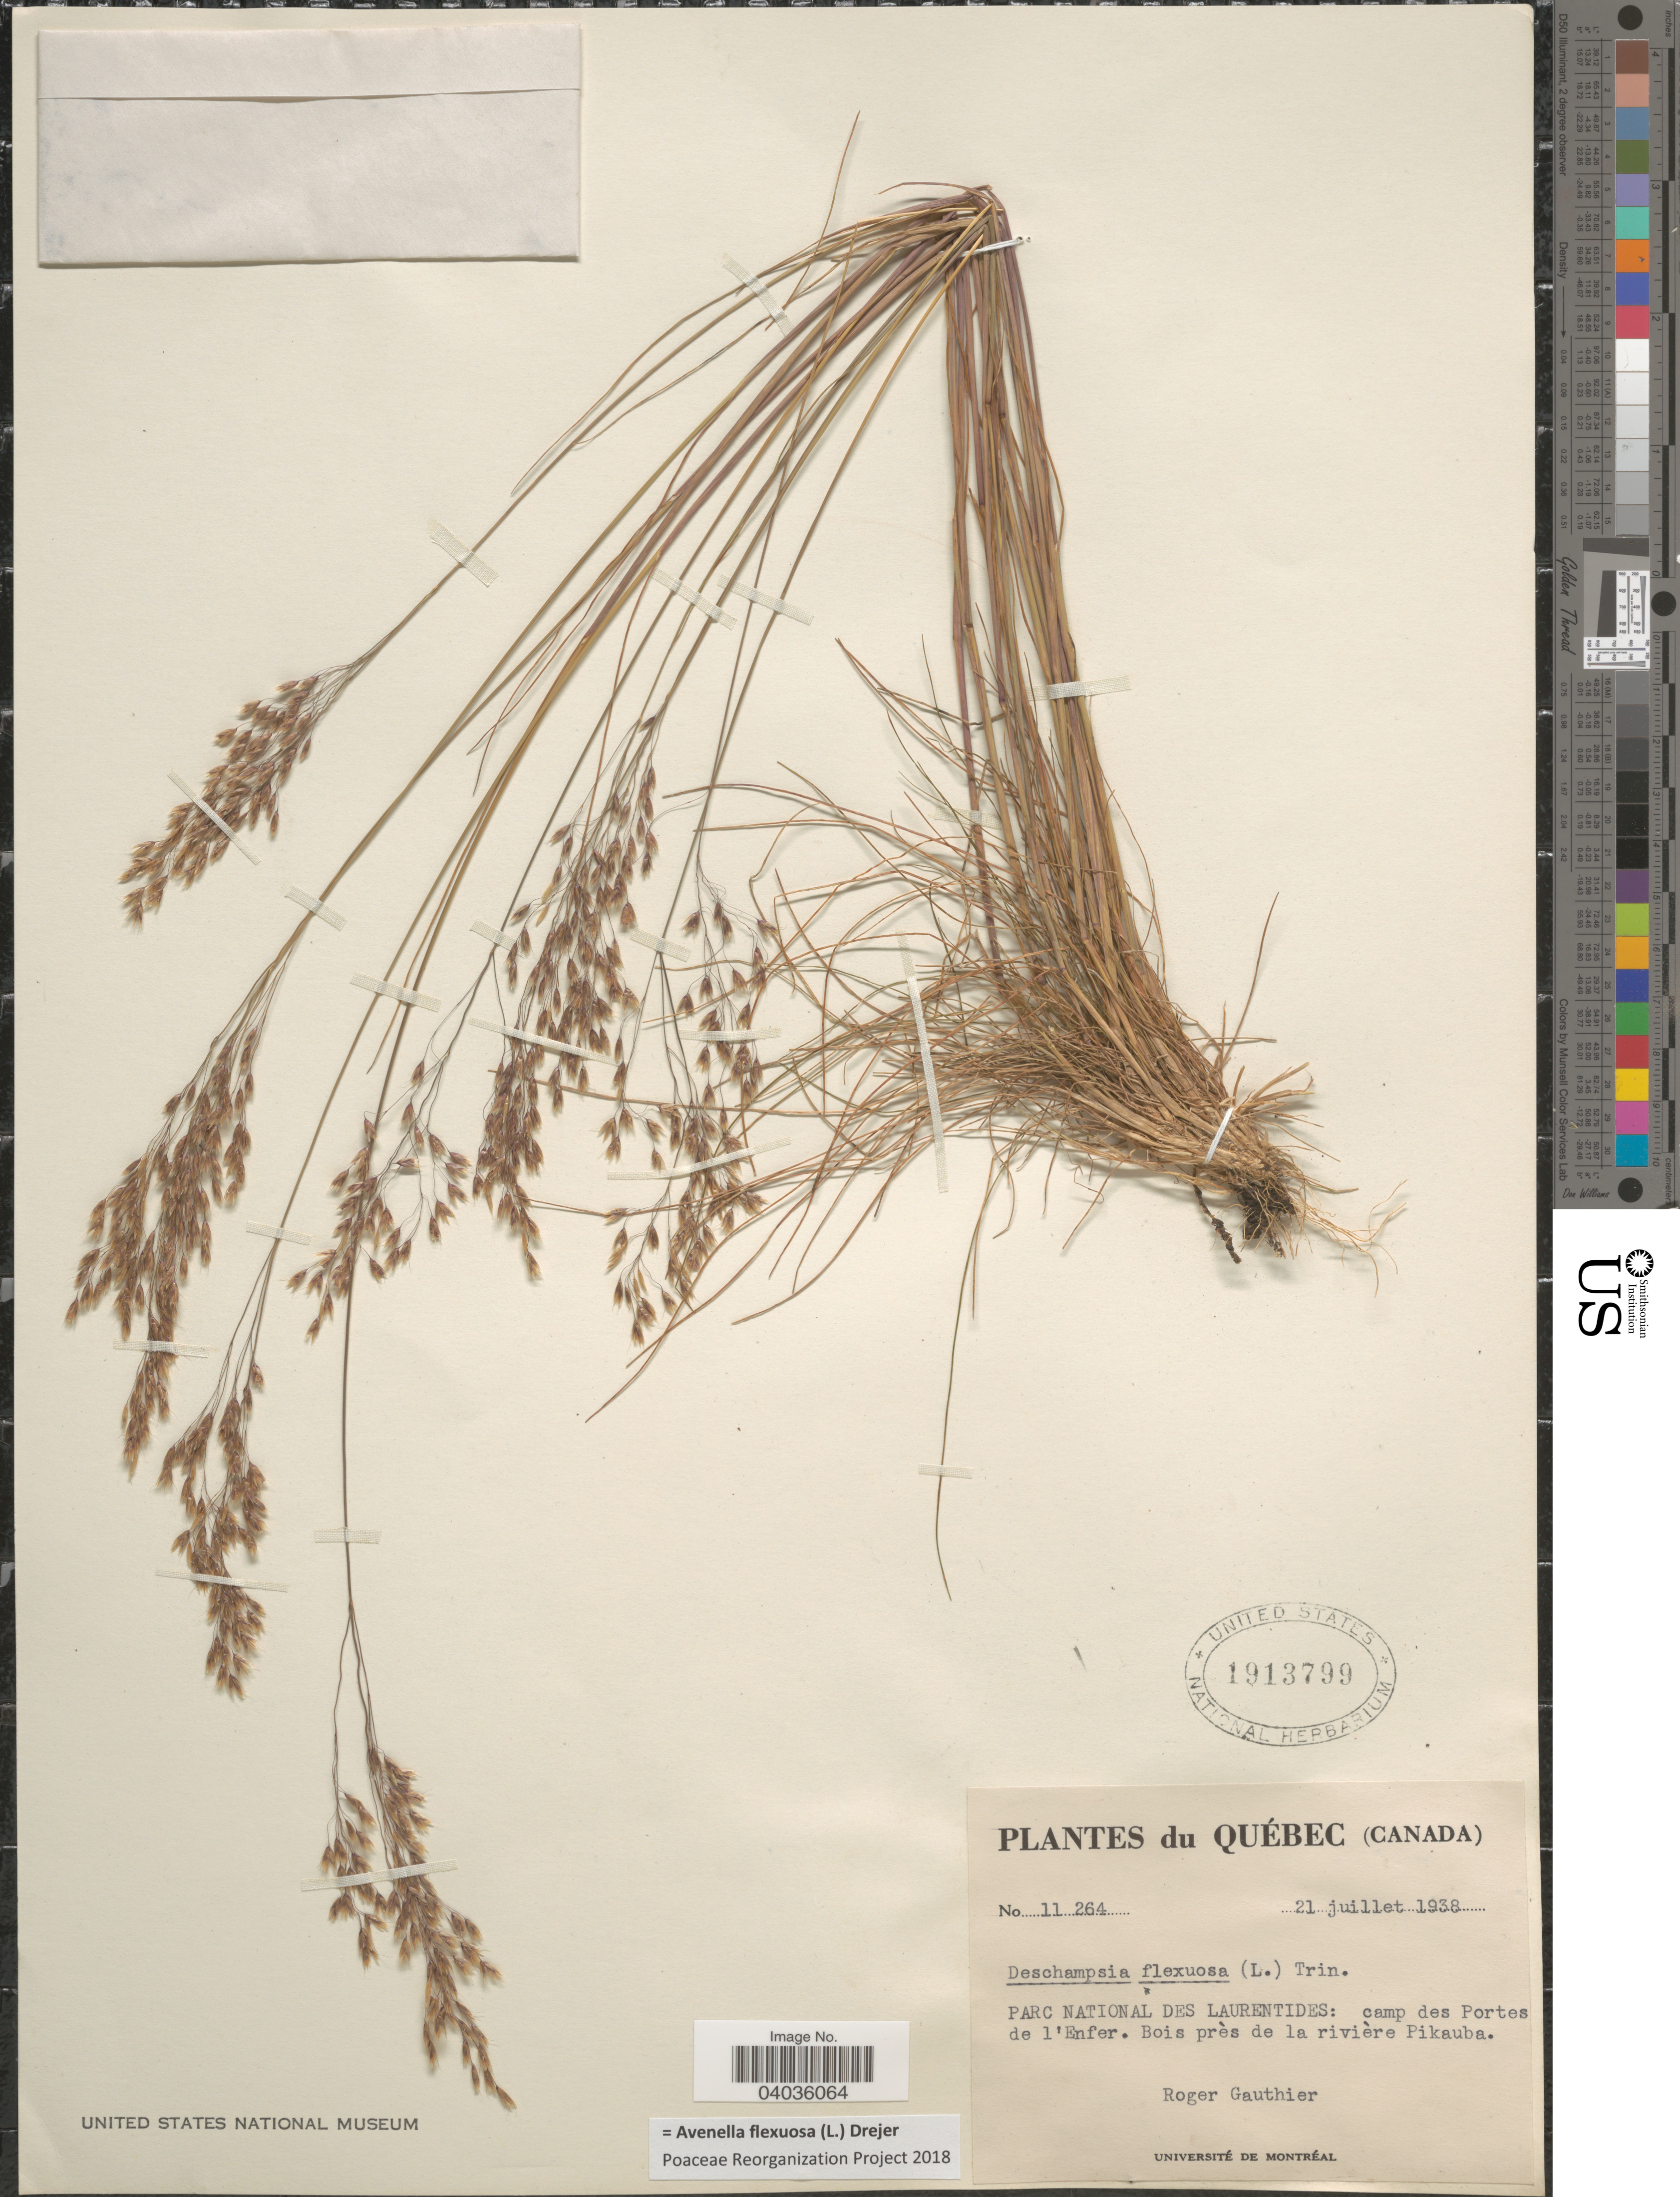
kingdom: Plantae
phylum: Tracheophyta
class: Liliopsida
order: Poales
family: Poaceae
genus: Avenella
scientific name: Avenella flexuosa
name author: (L.) Drejer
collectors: R. Gauthier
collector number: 11264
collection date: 1938-07-21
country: Canada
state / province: Quebec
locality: Parc National des Laurentides: camp des Portes de l'Enfer. Bois près de la rivière Pikauba.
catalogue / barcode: US 1913799